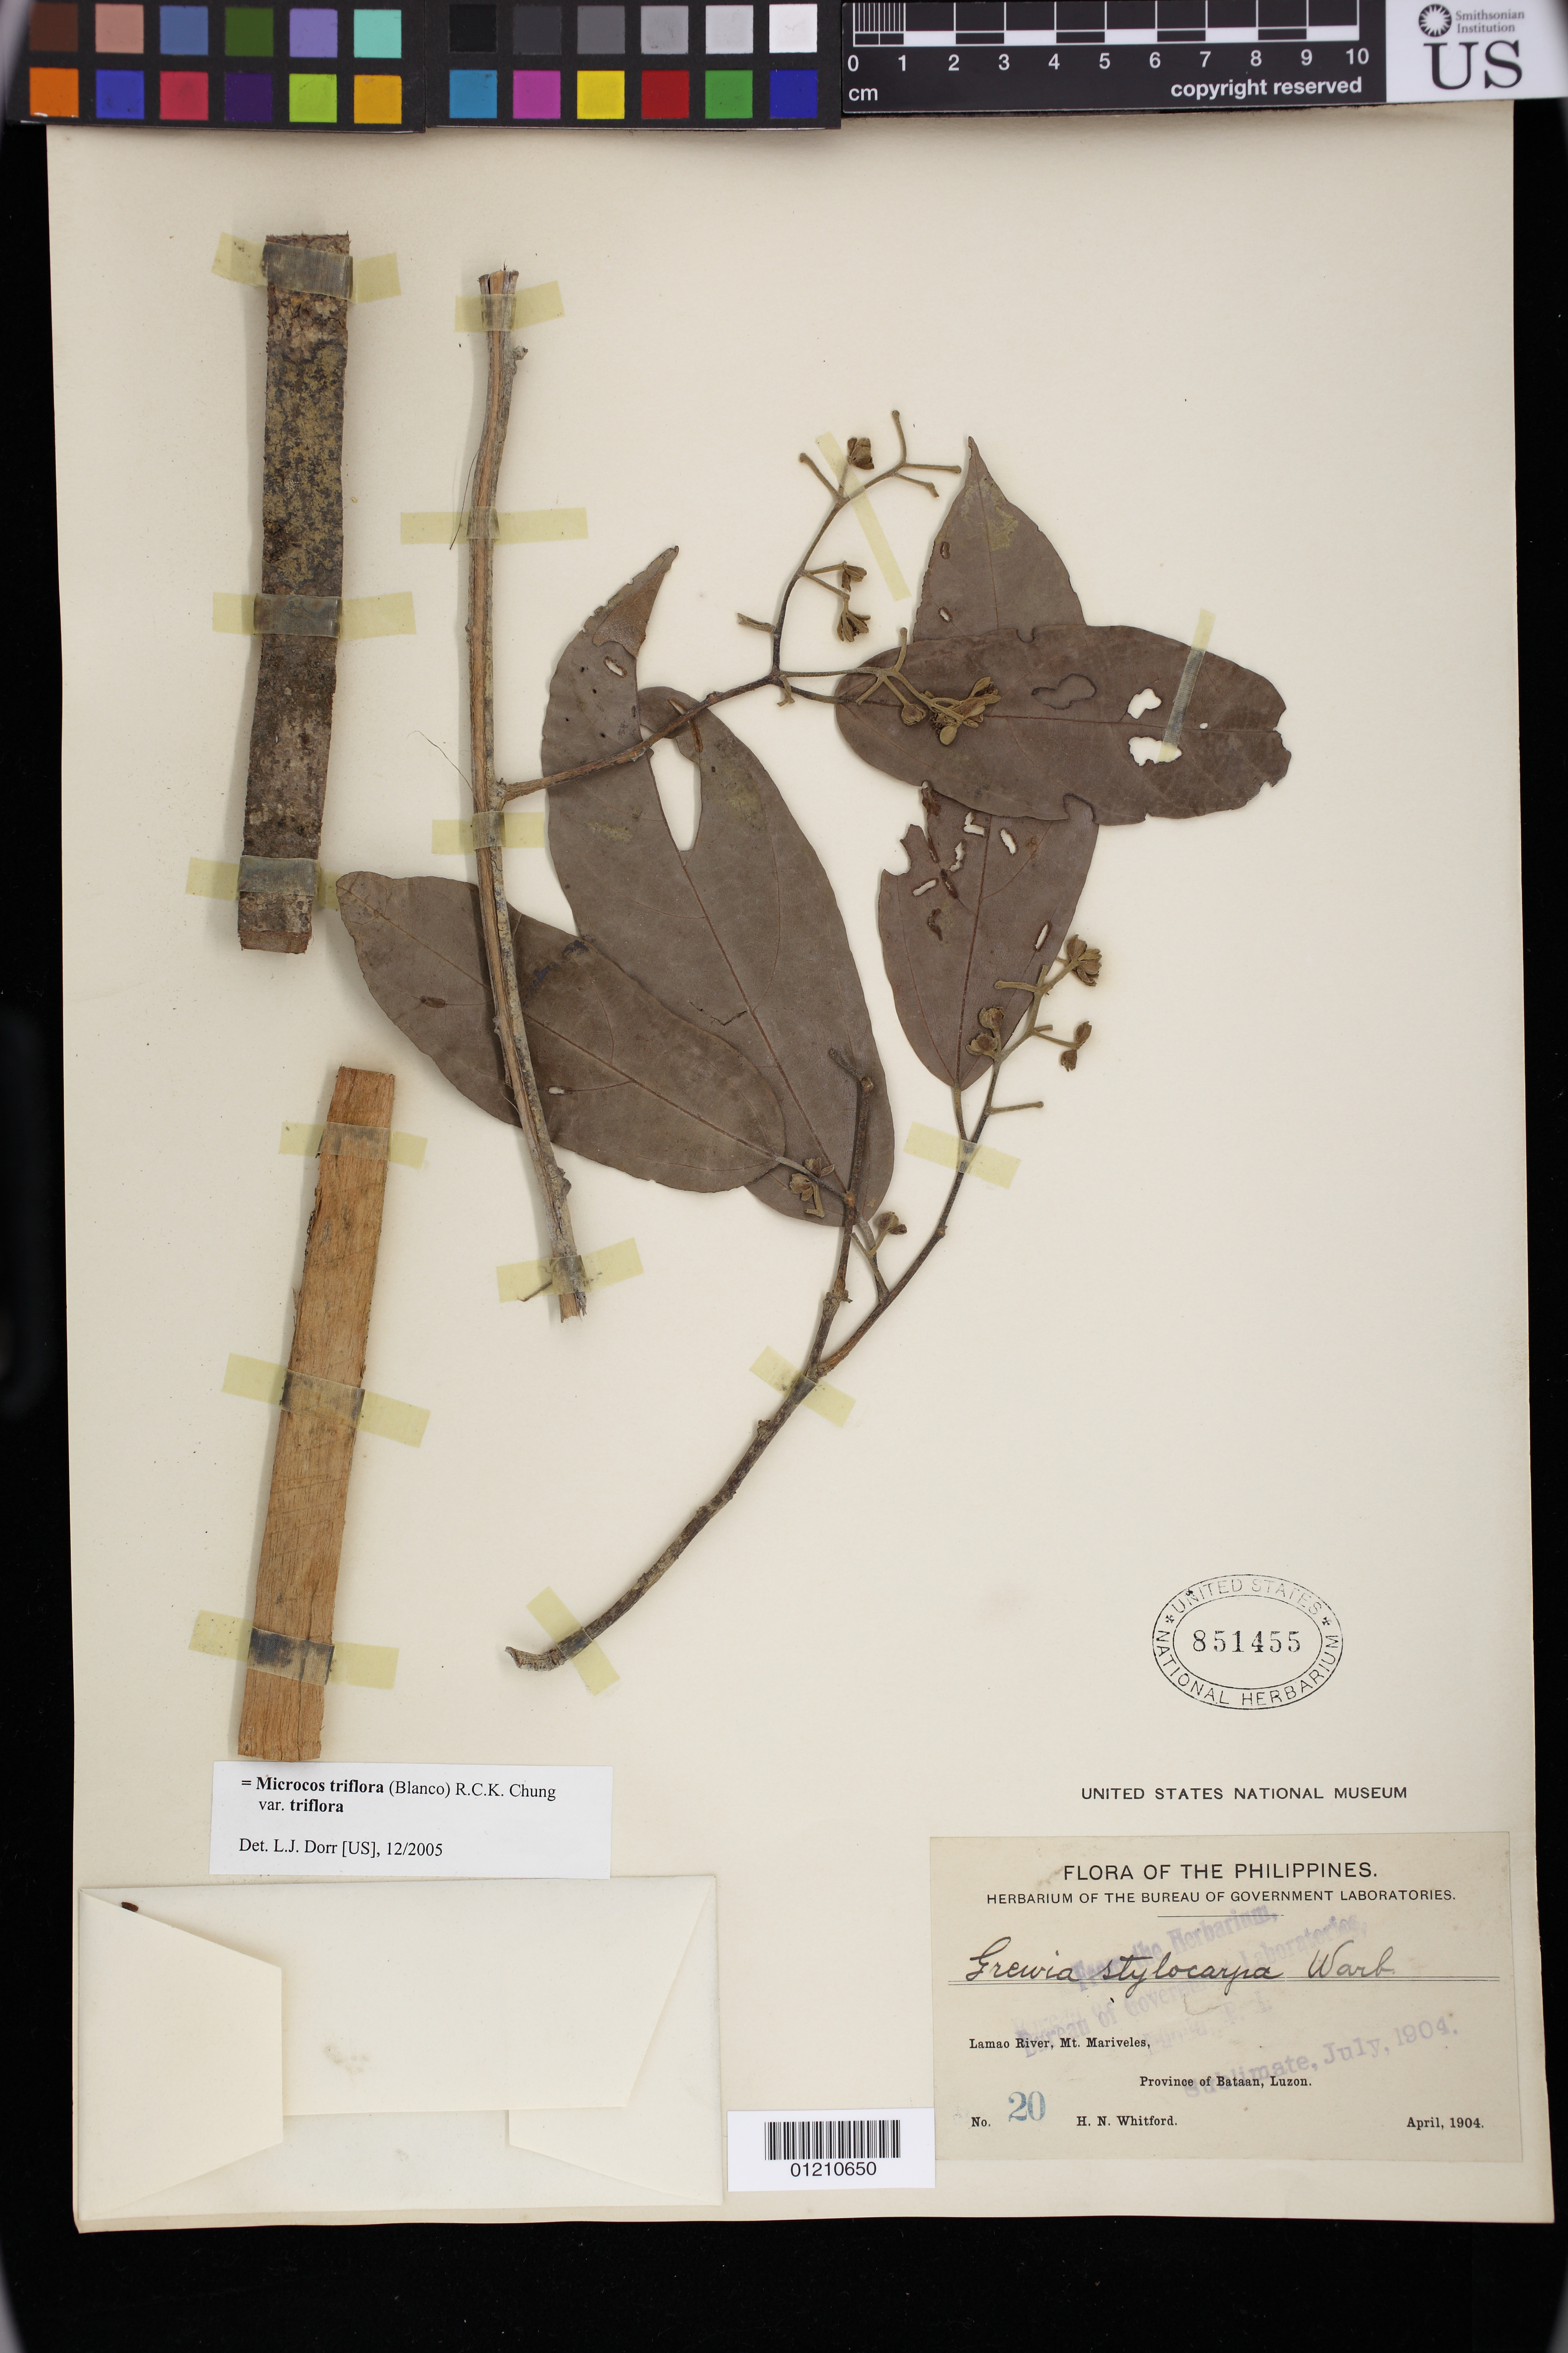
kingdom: Plantae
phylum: Tracheophyta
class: Magnoliopsida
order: Malvales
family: Malvaceae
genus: Microcos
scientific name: Microcos triflora var. triflora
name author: (Blanco) R.C.K. Chung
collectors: H. N. Whitford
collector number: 20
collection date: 1904-04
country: Philippines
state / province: Central Luzon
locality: Lamao River, Mt. Mariveles Province of Bataan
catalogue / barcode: US 851455